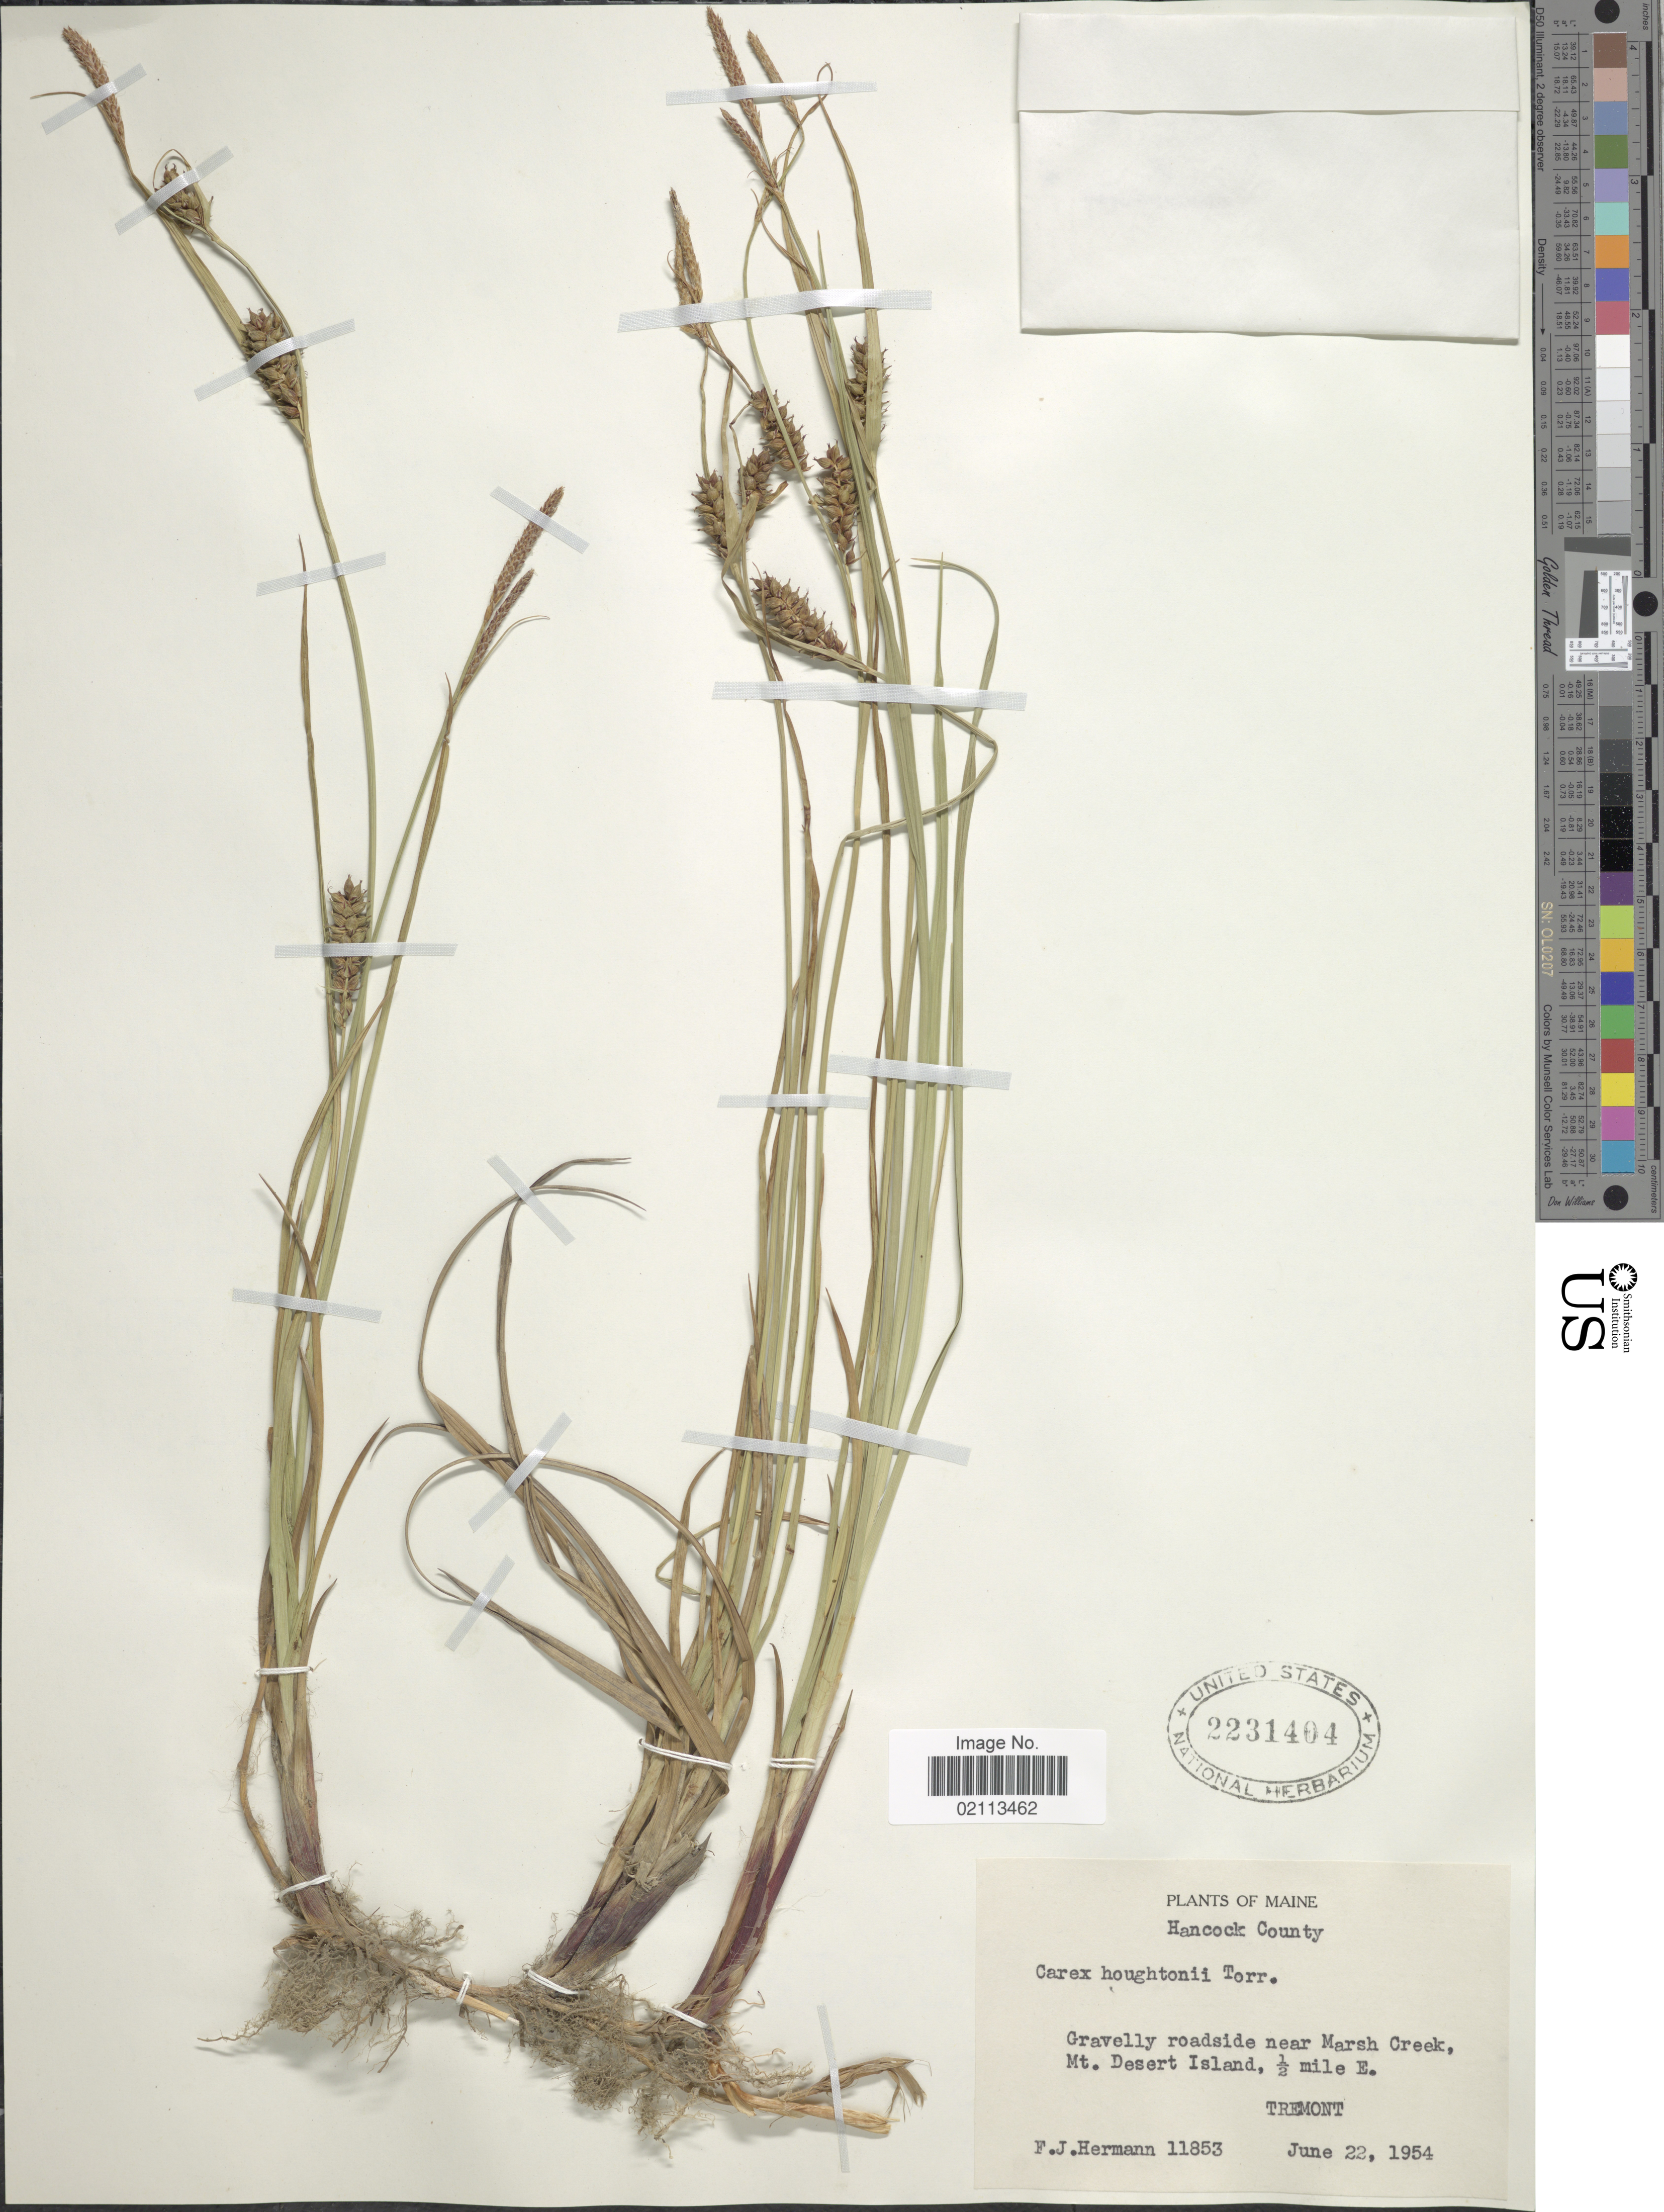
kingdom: Plantae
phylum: Tracheophyta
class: Liliopsida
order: Poales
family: Cyperaceae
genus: Carex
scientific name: Carex houghtoniana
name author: Torr. ex Dewey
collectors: F. J. Hermann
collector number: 11853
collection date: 1954-06-22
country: United States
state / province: Maine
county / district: Hancock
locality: Gravelly roadside near Marsh Creek Mt Desert Island, ½ mile E. Tremont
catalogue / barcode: US 2231404